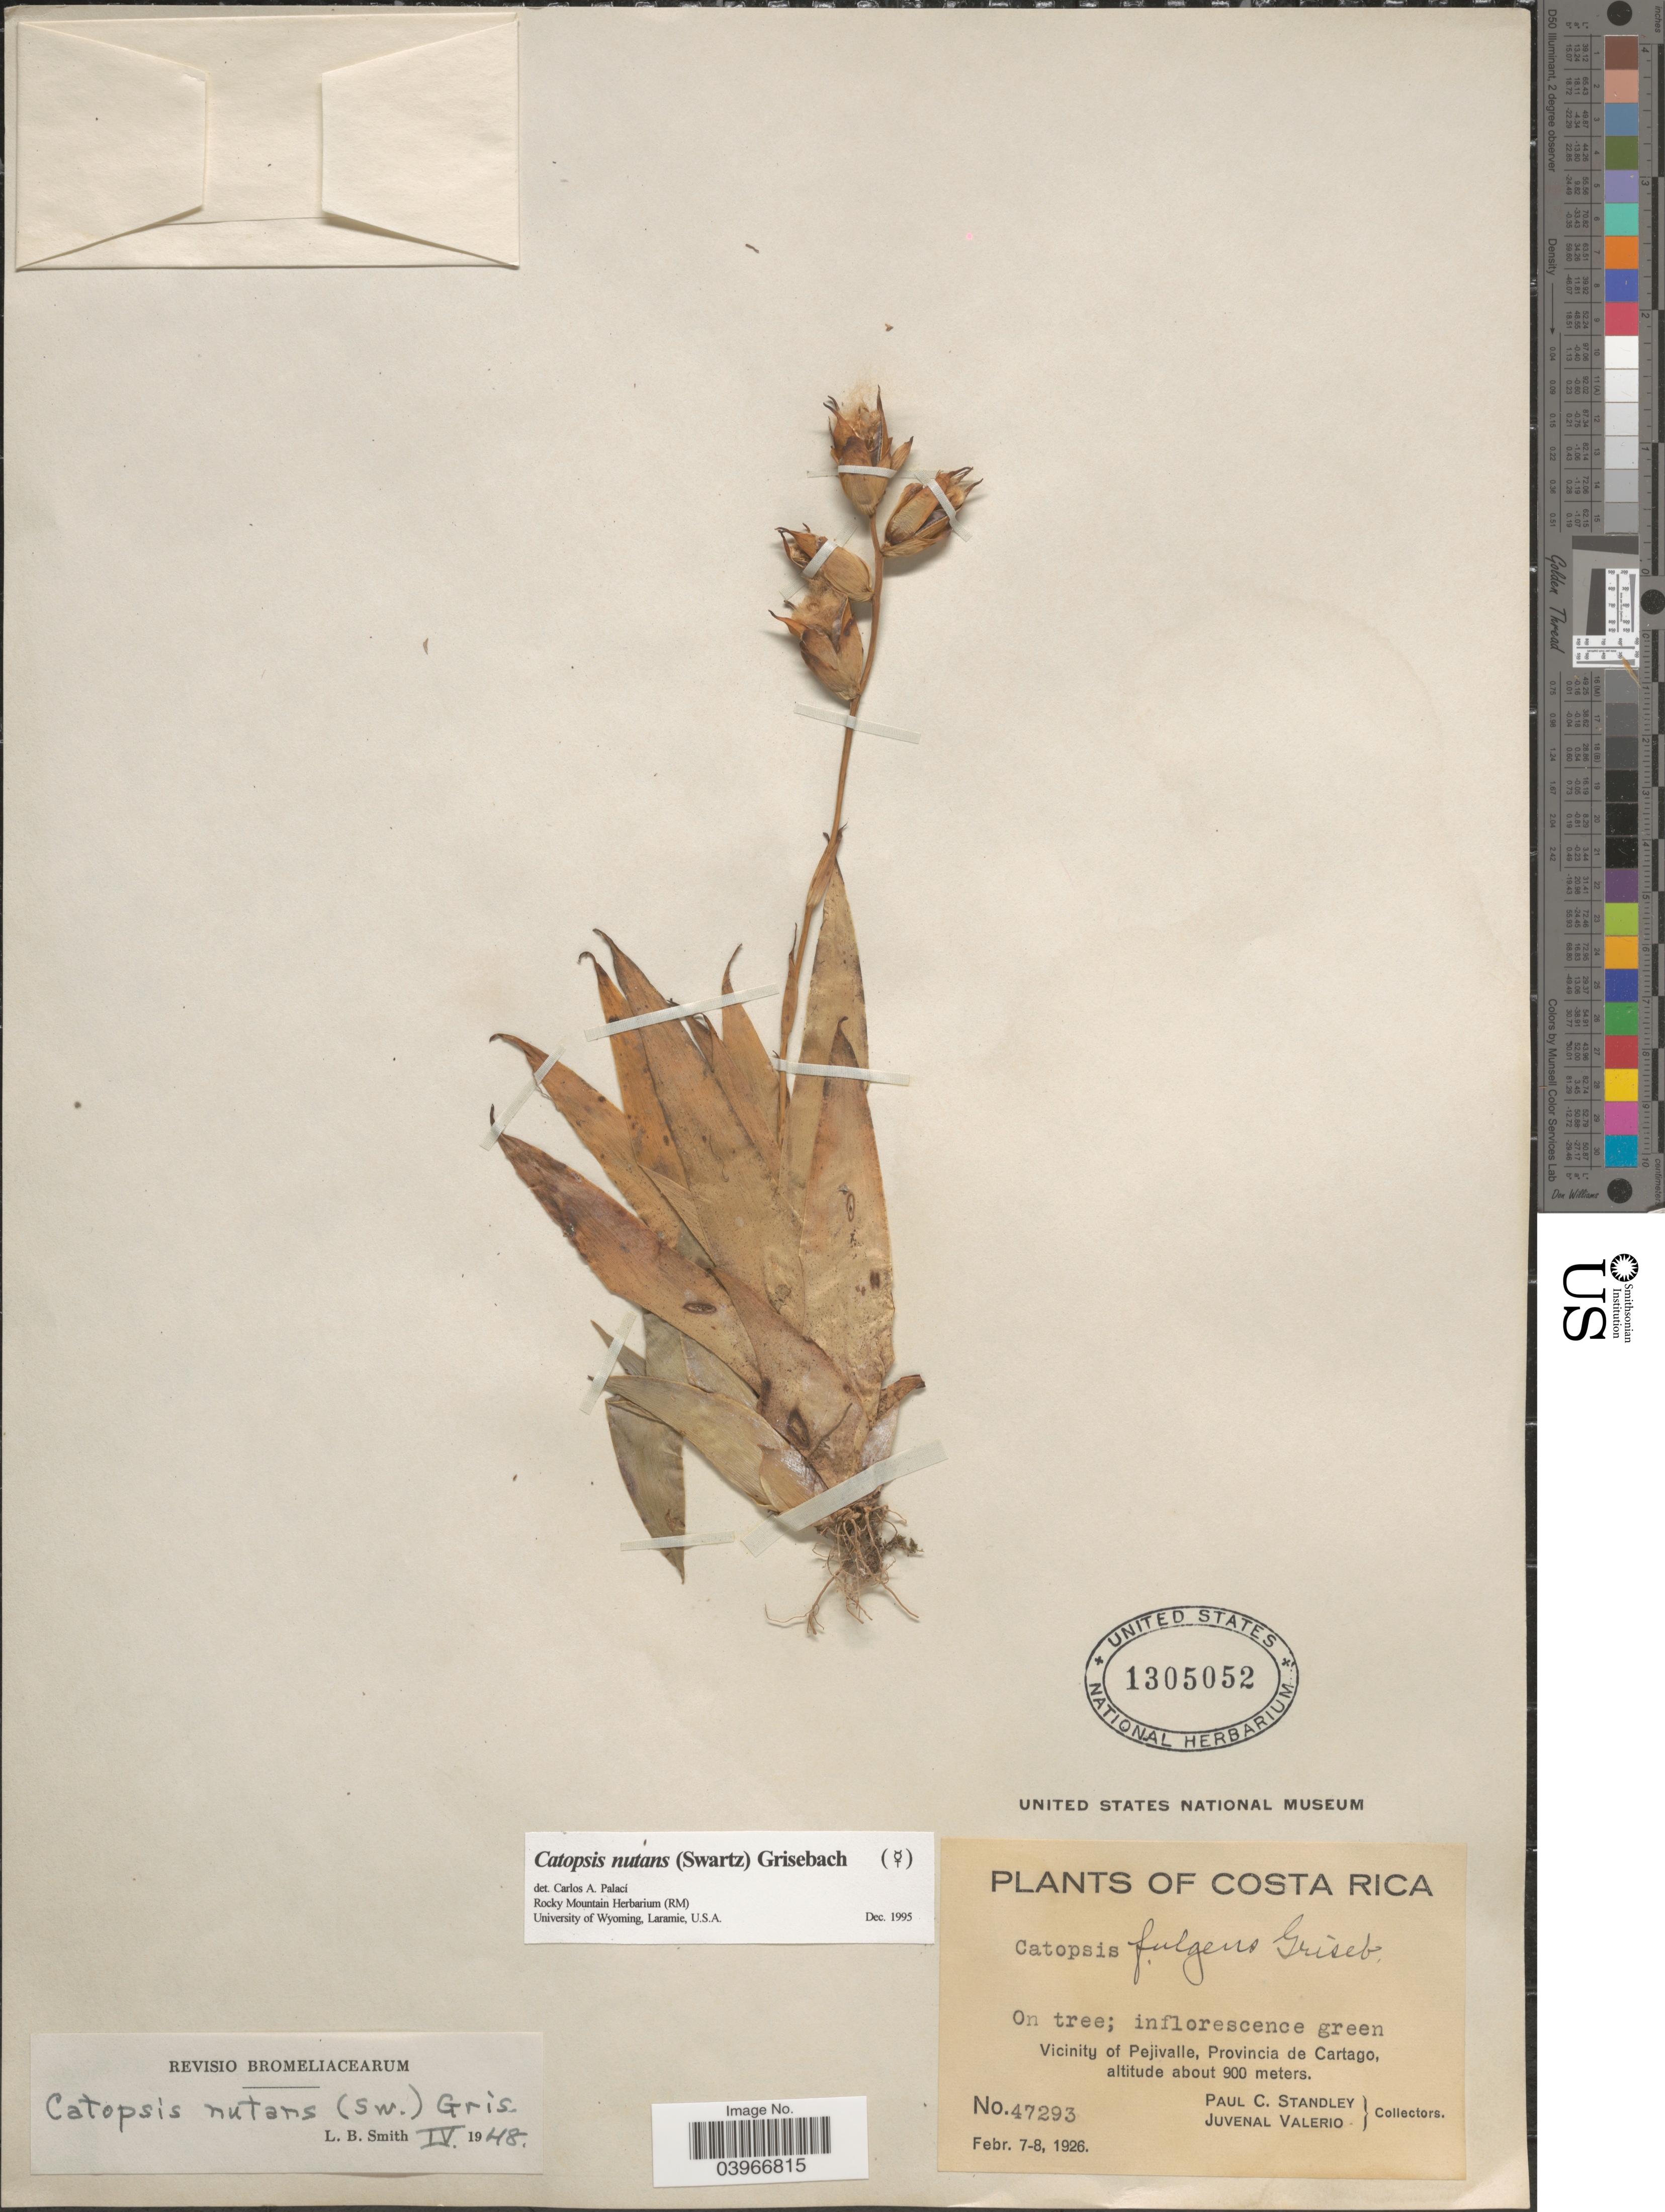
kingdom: Plantae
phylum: Tracheophyta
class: Liliopsida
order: Poales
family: Bromeliaceae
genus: Catopsis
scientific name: Catopsis nutans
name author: (Sw.) Griseb.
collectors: P. C. Standley & J. Valerio R.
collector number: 47293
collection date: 1926-02-07/1926-02-08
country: Costa Rica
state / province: Cartago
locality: Vicinity of Pejivalle.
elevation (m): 900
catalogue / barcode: US 1305052